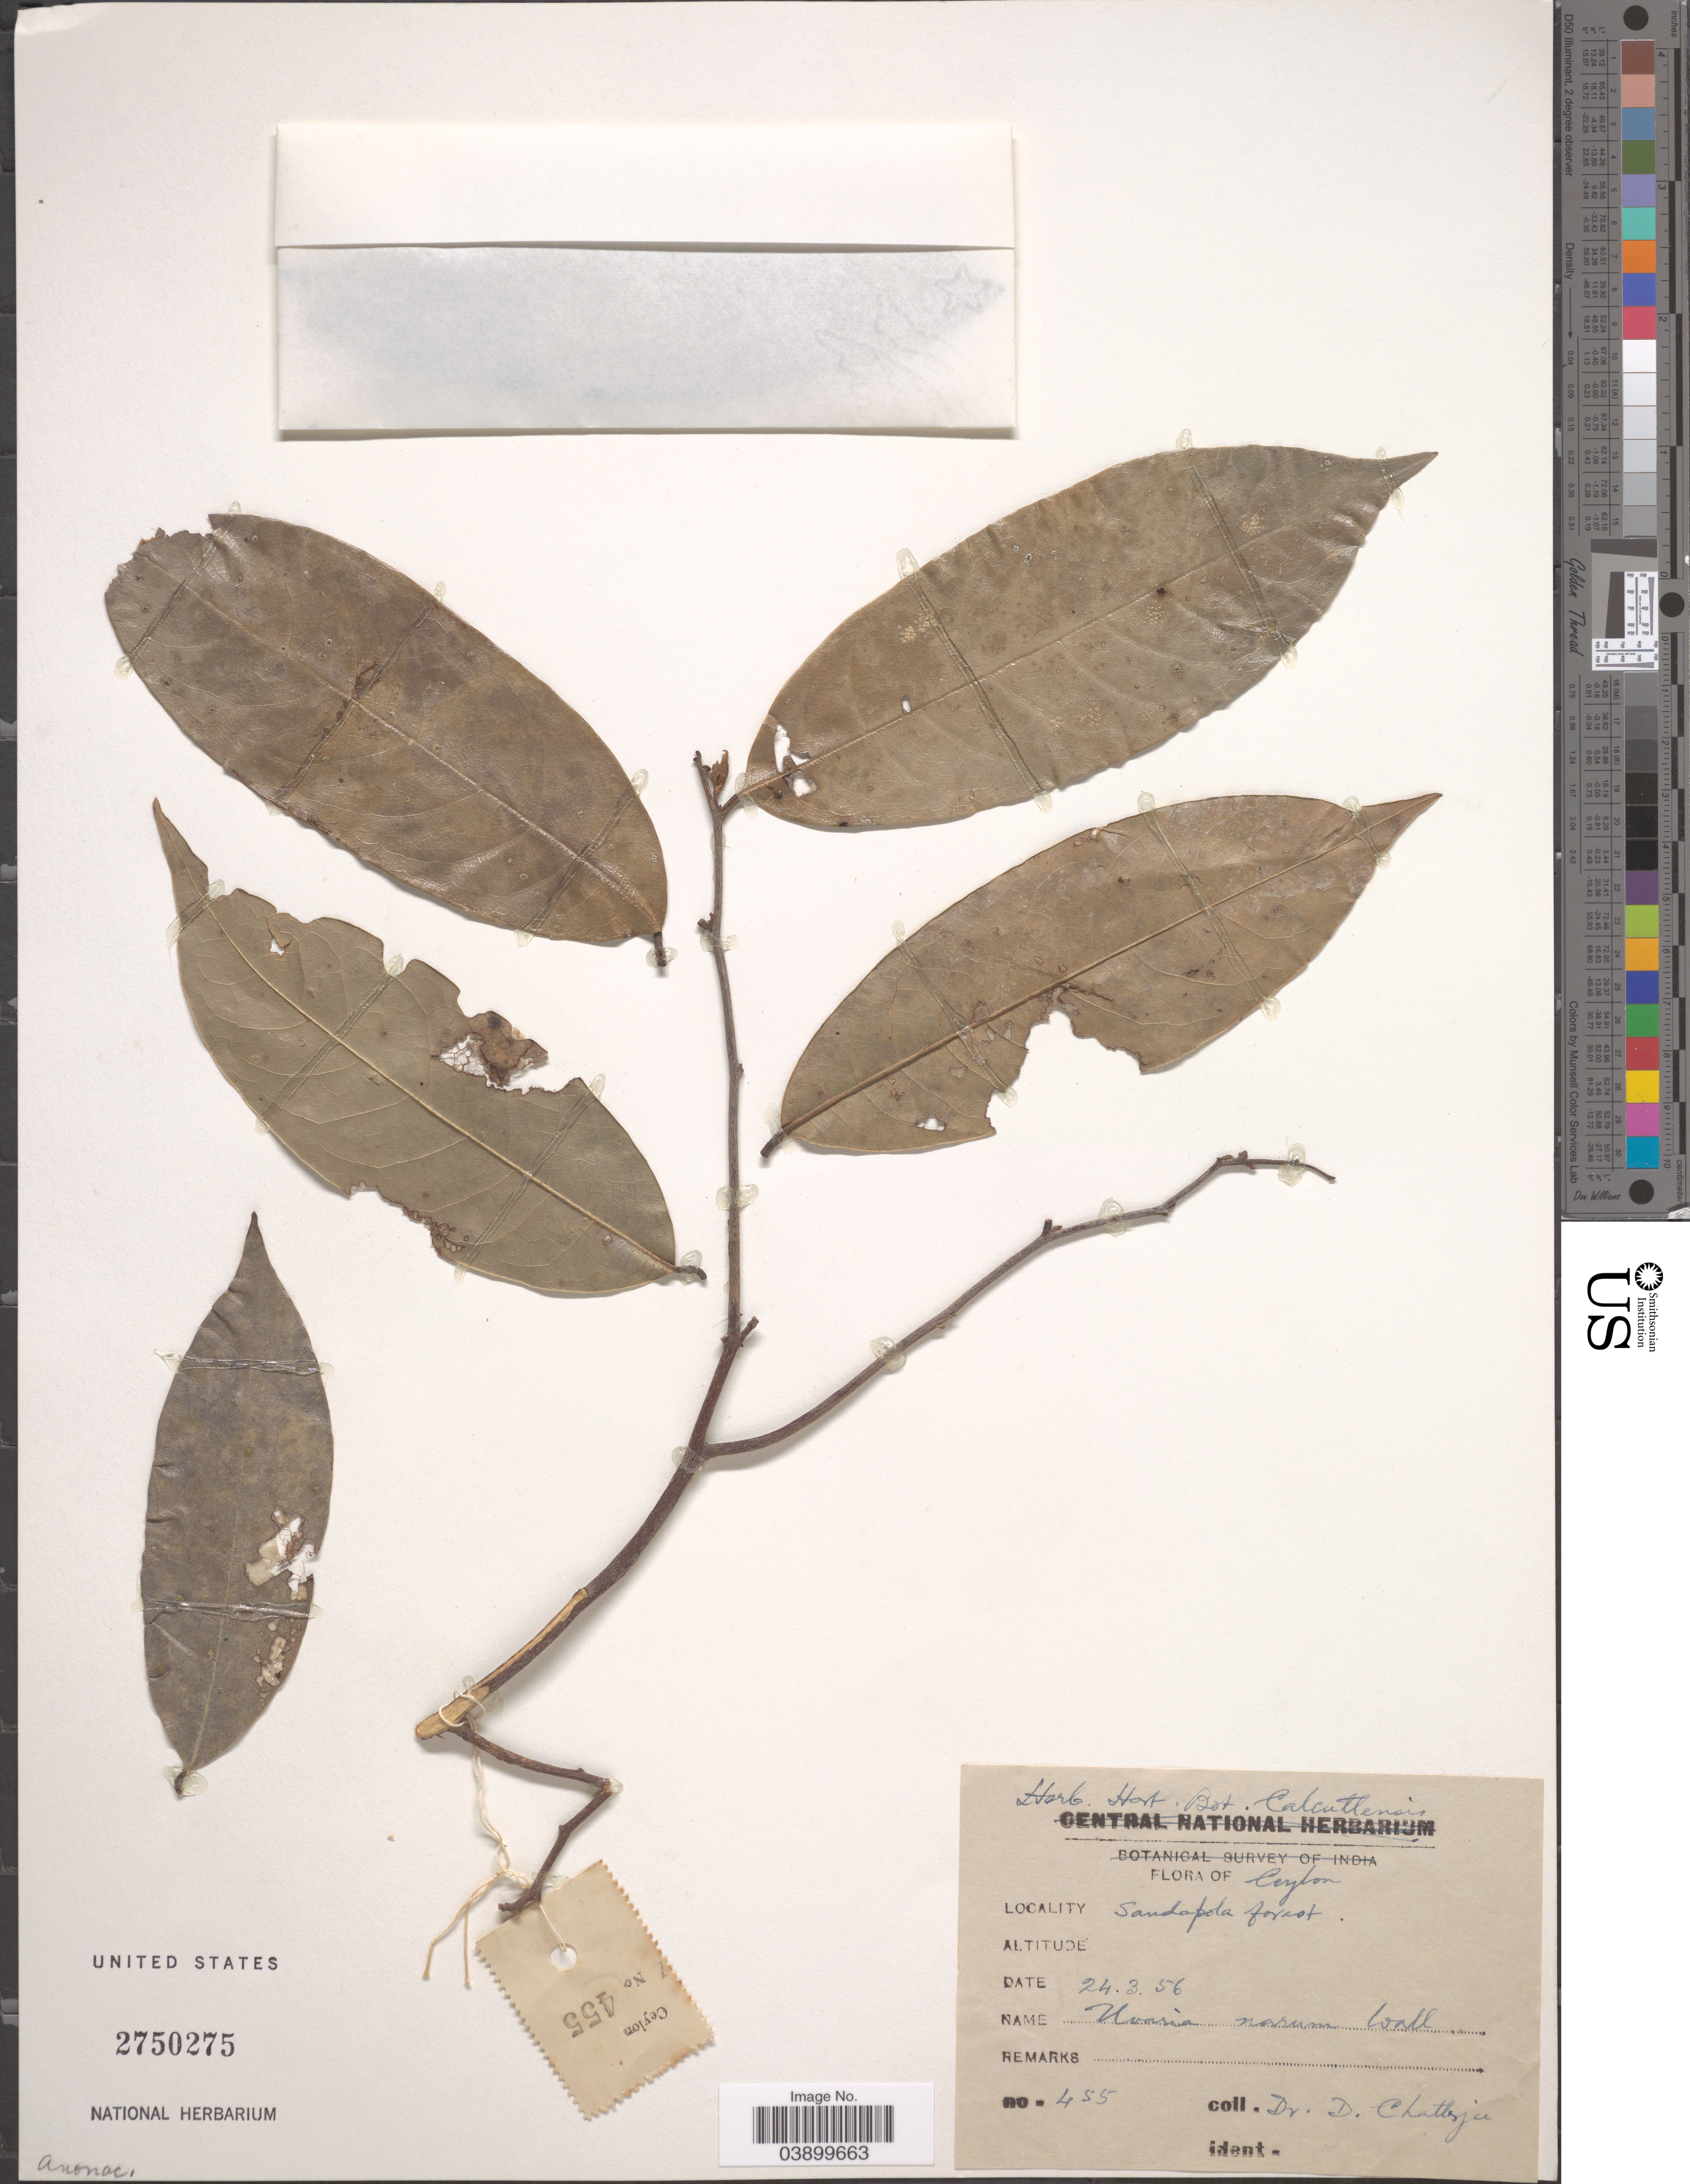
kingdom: Plantae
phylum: Tracheophyta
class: Magnoliopsida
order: Magnoliales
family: Annonaceae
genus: Uvaria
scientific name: Uvaria narum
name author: (Dunal) Blume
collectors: D. Chatterjee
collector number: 455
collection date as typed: Transcribed d/m/y: 24/3/56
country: Sri Lanka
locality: Ceylon. Sandapola [interpreted] forest.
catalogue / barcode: US 2750275